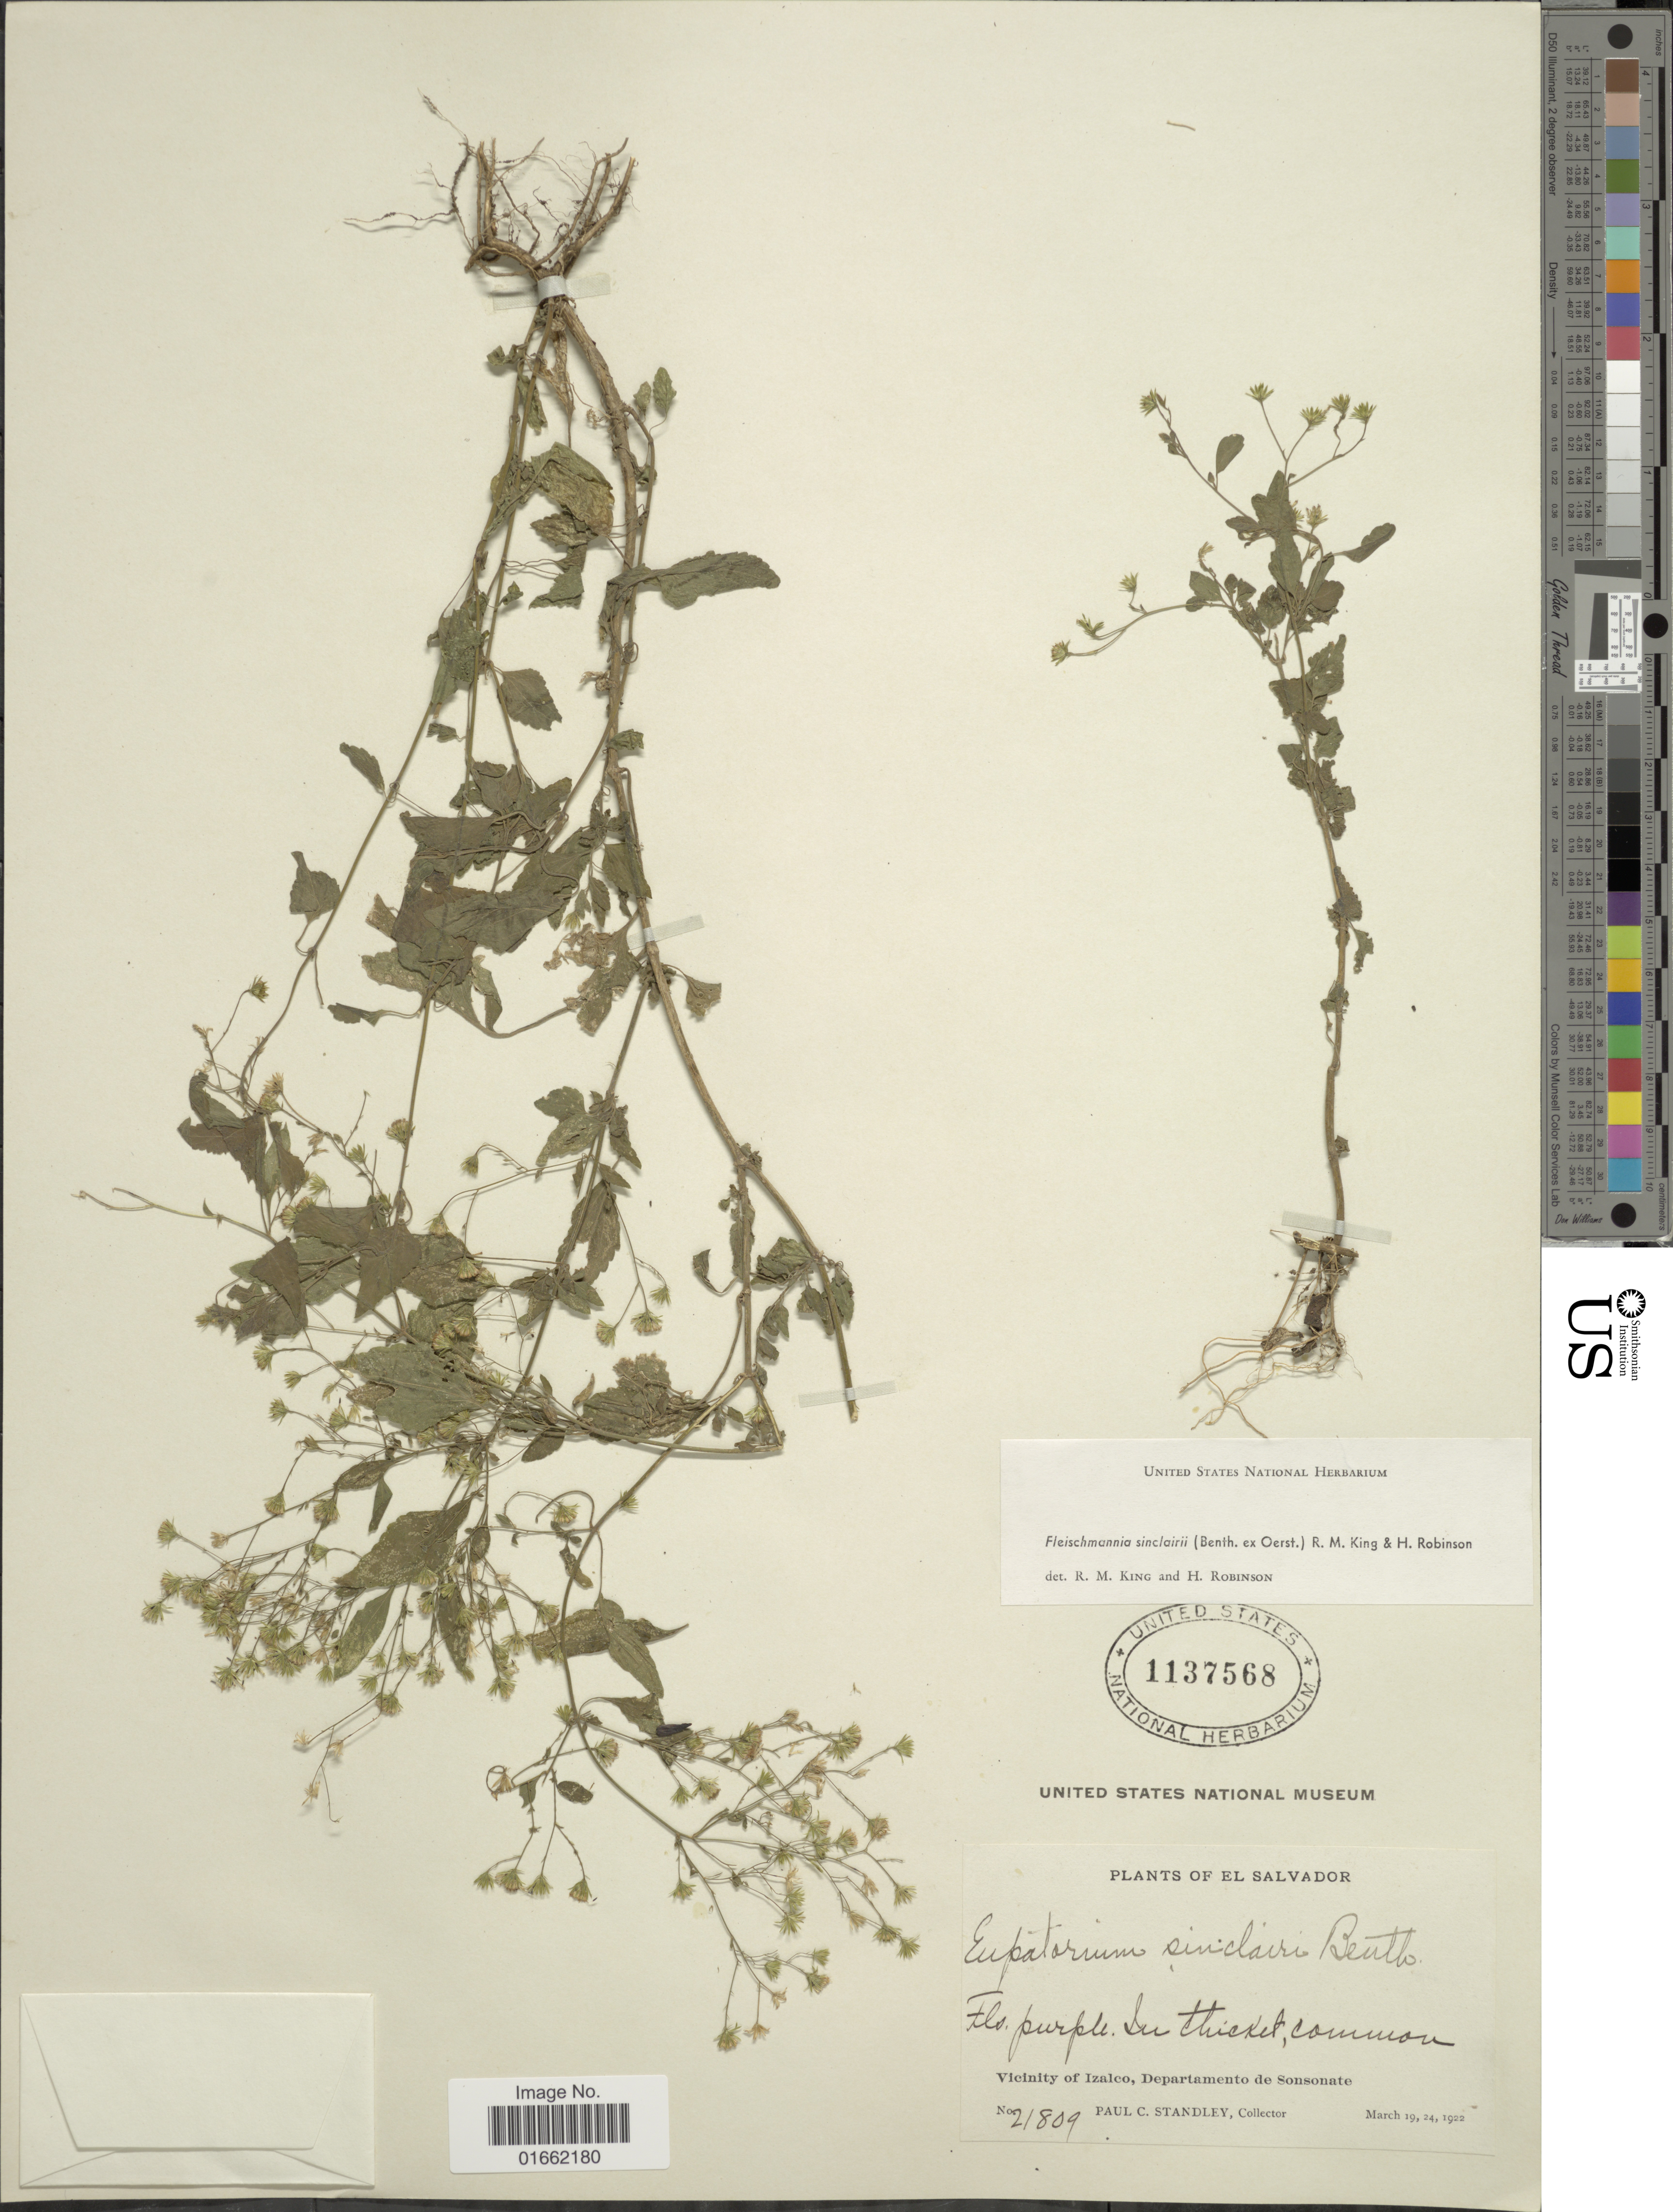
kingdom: Plantae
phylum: Tracheophyta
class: Magnoliopsida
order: Asterales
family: Asteraceae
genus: Fleischmannia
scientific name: Fleischmannia sinclairii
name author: (Benth. ex Oerst.) R.M. King & H. Rob.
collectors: P. C. Standley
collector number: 21809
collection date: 1922-03-19/1922-03-24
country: El Salvador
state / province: Sonsonate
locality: Vicinity of Izalco, Departamento de Sonsonate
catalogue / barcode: US 1137568